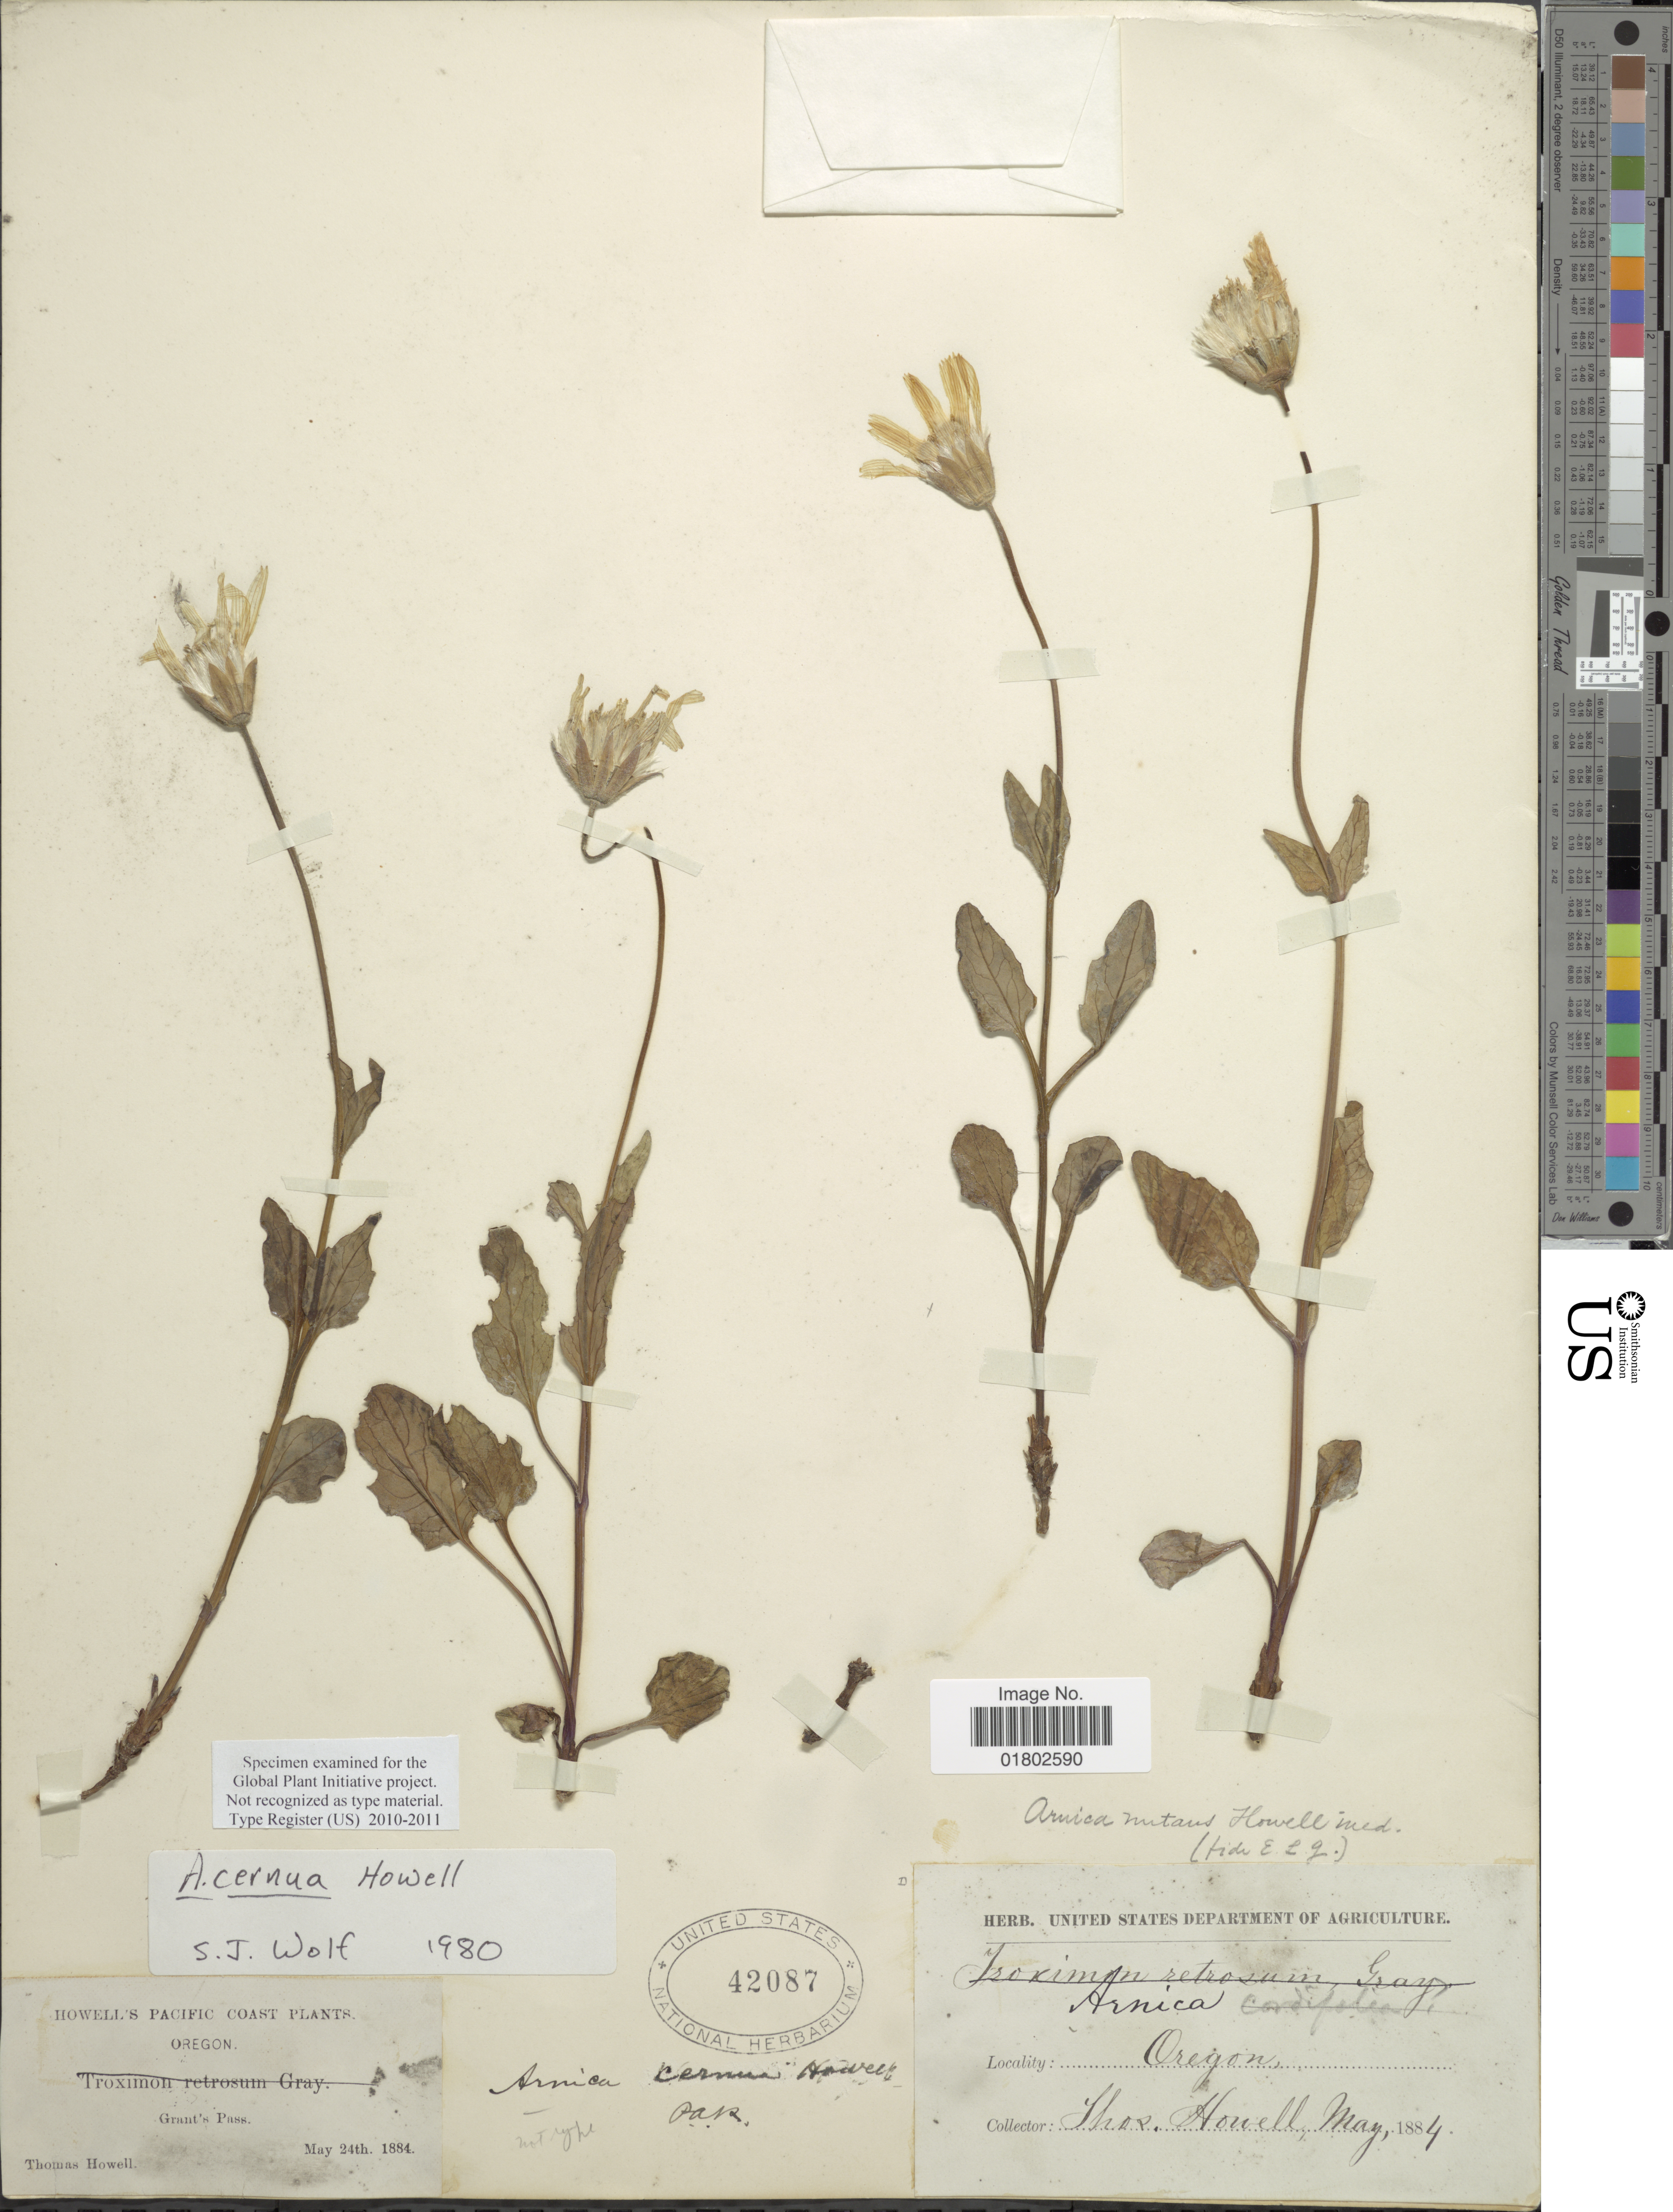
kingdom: Plantae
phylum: Tracheophyta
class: Magnoliopsida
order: Asterales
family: Asteraceae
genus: Arnica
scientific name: Arnica cernua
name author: Howell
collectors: T. Howell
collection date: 1884-05-24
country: United States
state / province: Oregon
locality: Grant's Pass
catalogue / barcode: US 42087